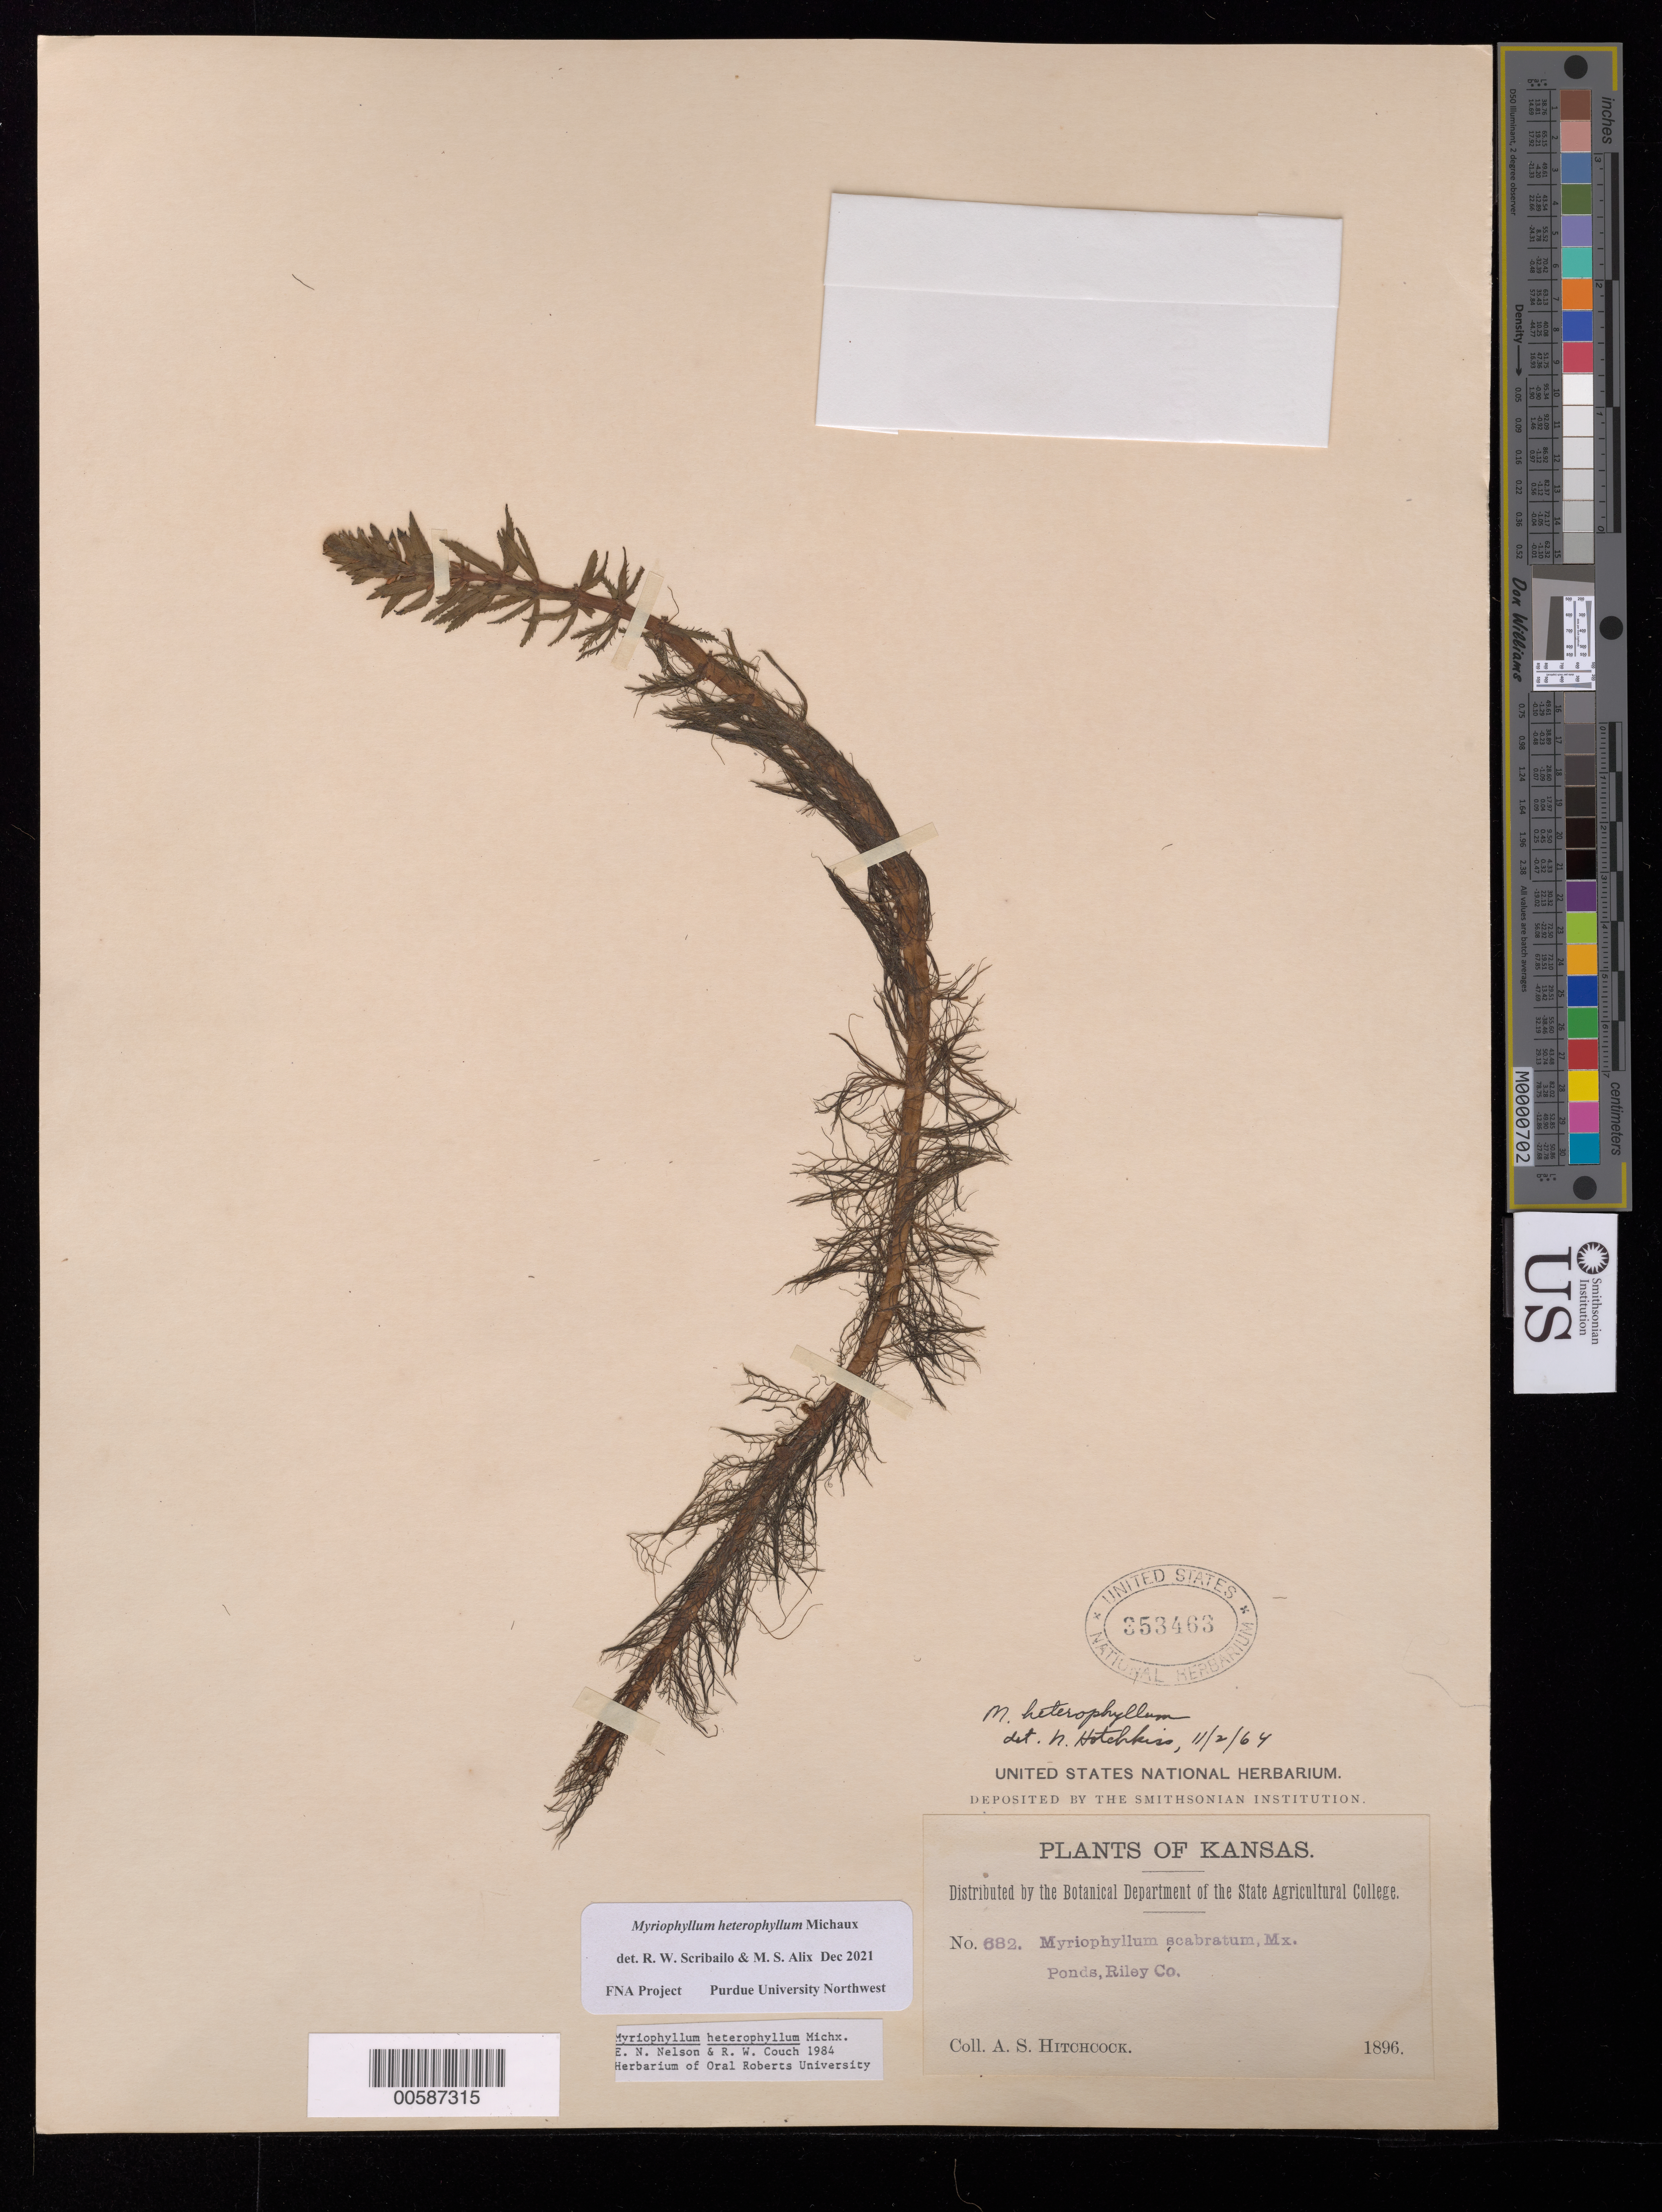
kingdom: Plantae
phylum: Tracheophyta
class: Magnoliopsida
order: Saxifragales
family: Haloragaceae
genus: Myriophyllum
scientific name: Myriophyllum heterophyllum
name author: Michx.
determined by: Scribailo, R. W.; Alix, M. S.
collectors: A. S. Hitchcock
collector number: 682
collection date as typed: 1896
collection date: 1896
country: United States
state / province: Kansas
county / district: Riley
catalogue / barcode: US 353463